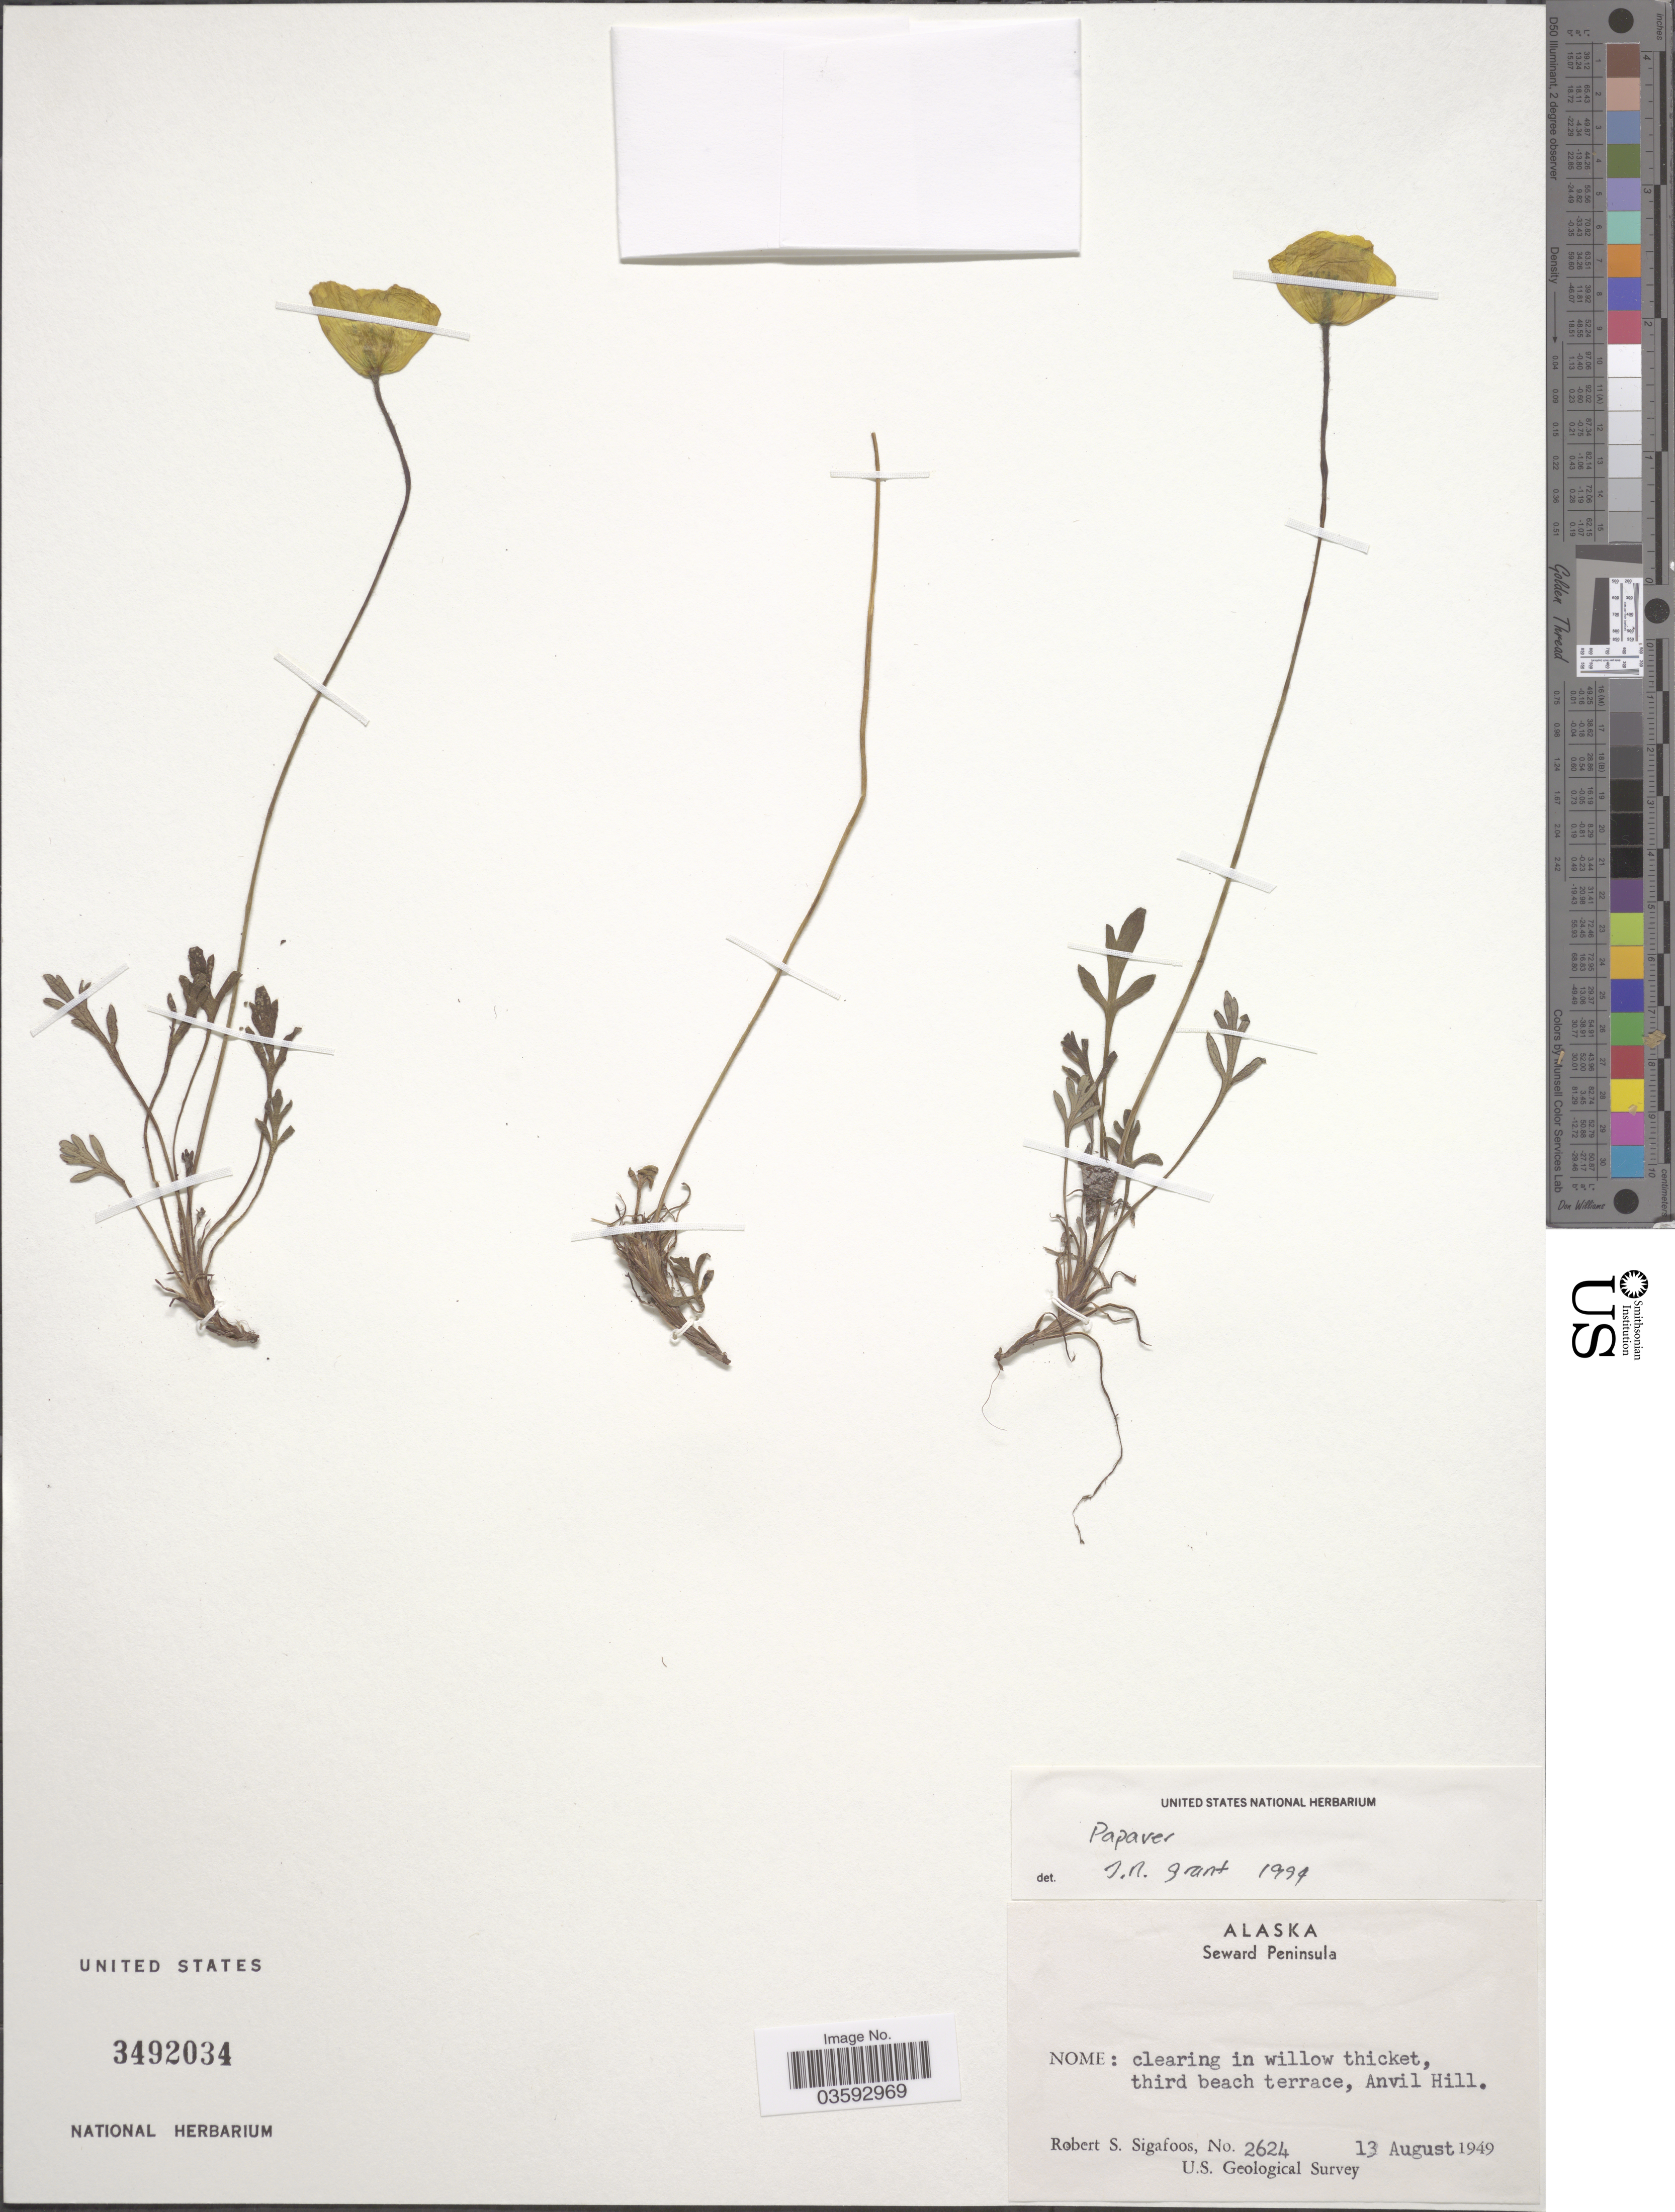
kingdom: Plantae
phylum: Tracheophyta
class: Magnoliopsida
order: Ranunculales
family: Papaveraceae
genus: Papaver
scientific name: Papaver sp.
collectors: R. Sigafoos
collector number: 2624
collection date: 1949-08-13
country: United States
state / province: Alaska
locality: Seward Peninsula. Nome, Anvil Hill.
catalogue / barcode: US 3492034